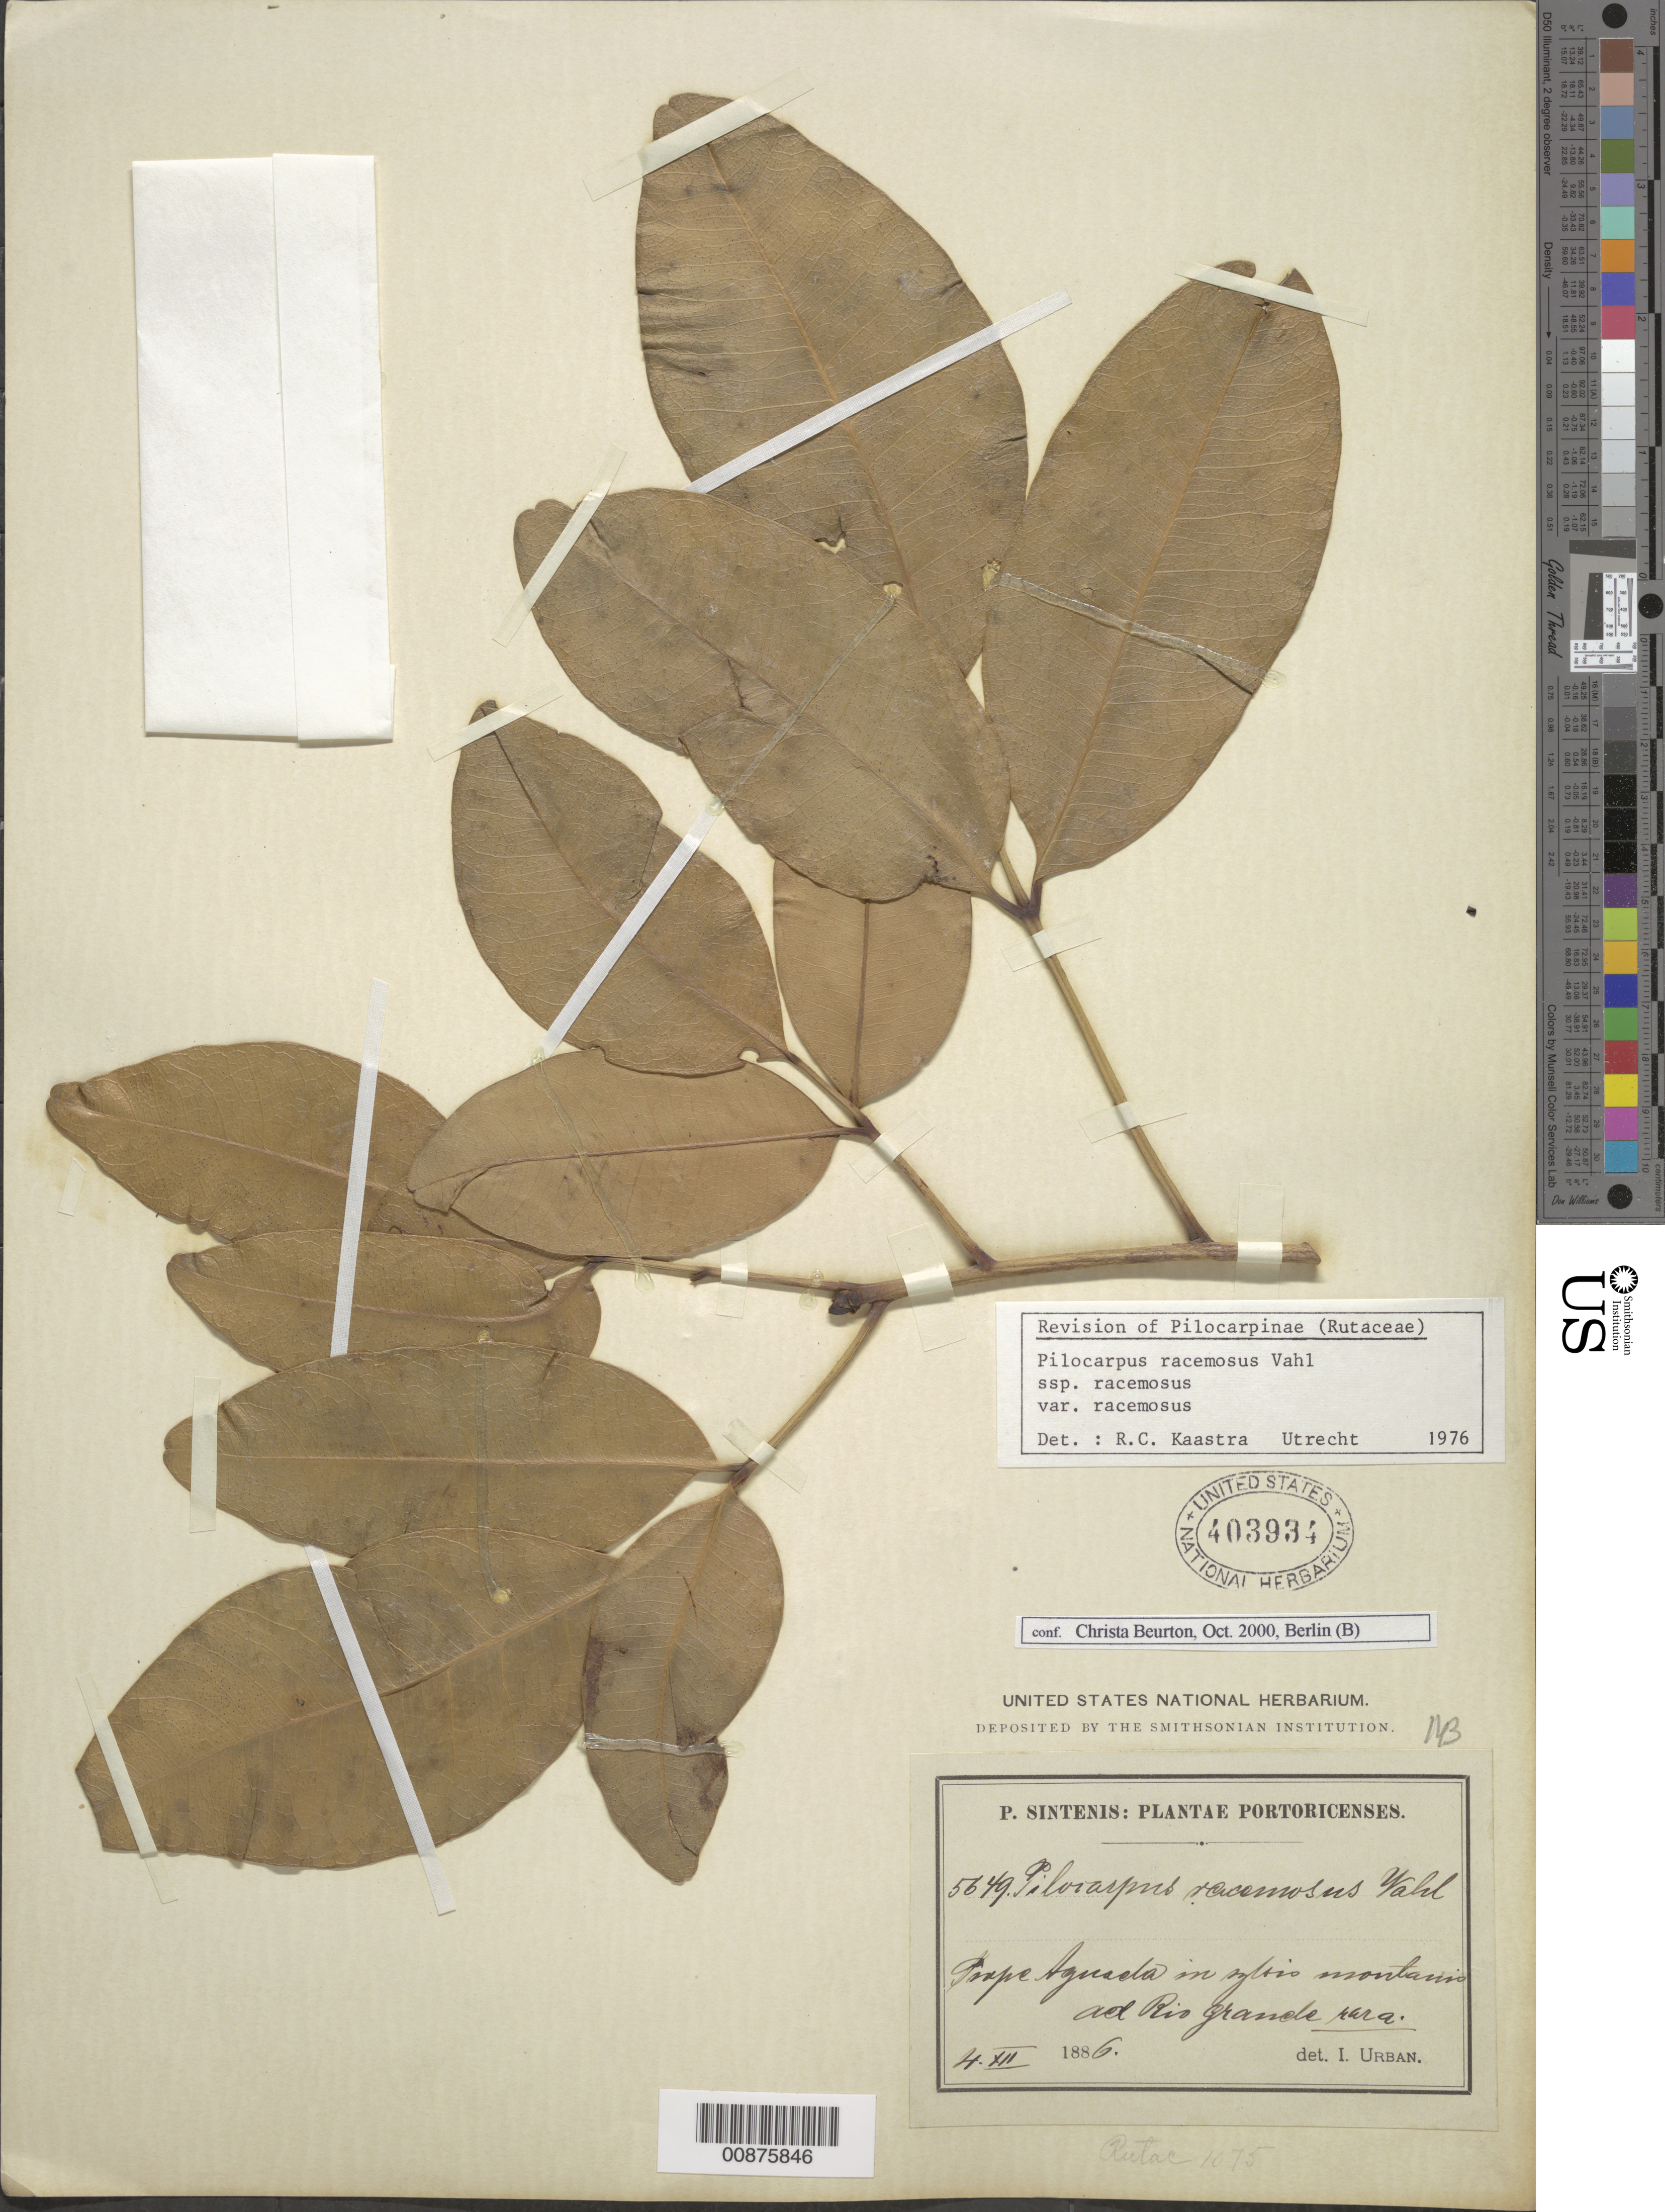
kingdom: Plantae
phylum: Tracheophyta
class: Magnoliopsida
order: Sapindales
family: Rutaceae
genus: Pilocarpus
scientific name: Pilocarpus racemosus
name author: Vahl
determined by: Beurton, C.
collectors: P. Sintenis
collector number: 5649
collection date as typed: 04 Dec 1886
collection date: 1886-12-04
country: Puerto Rico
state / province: Aguada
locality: ad Rio Grande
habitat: in sylvis montanis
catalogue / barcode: US 403934